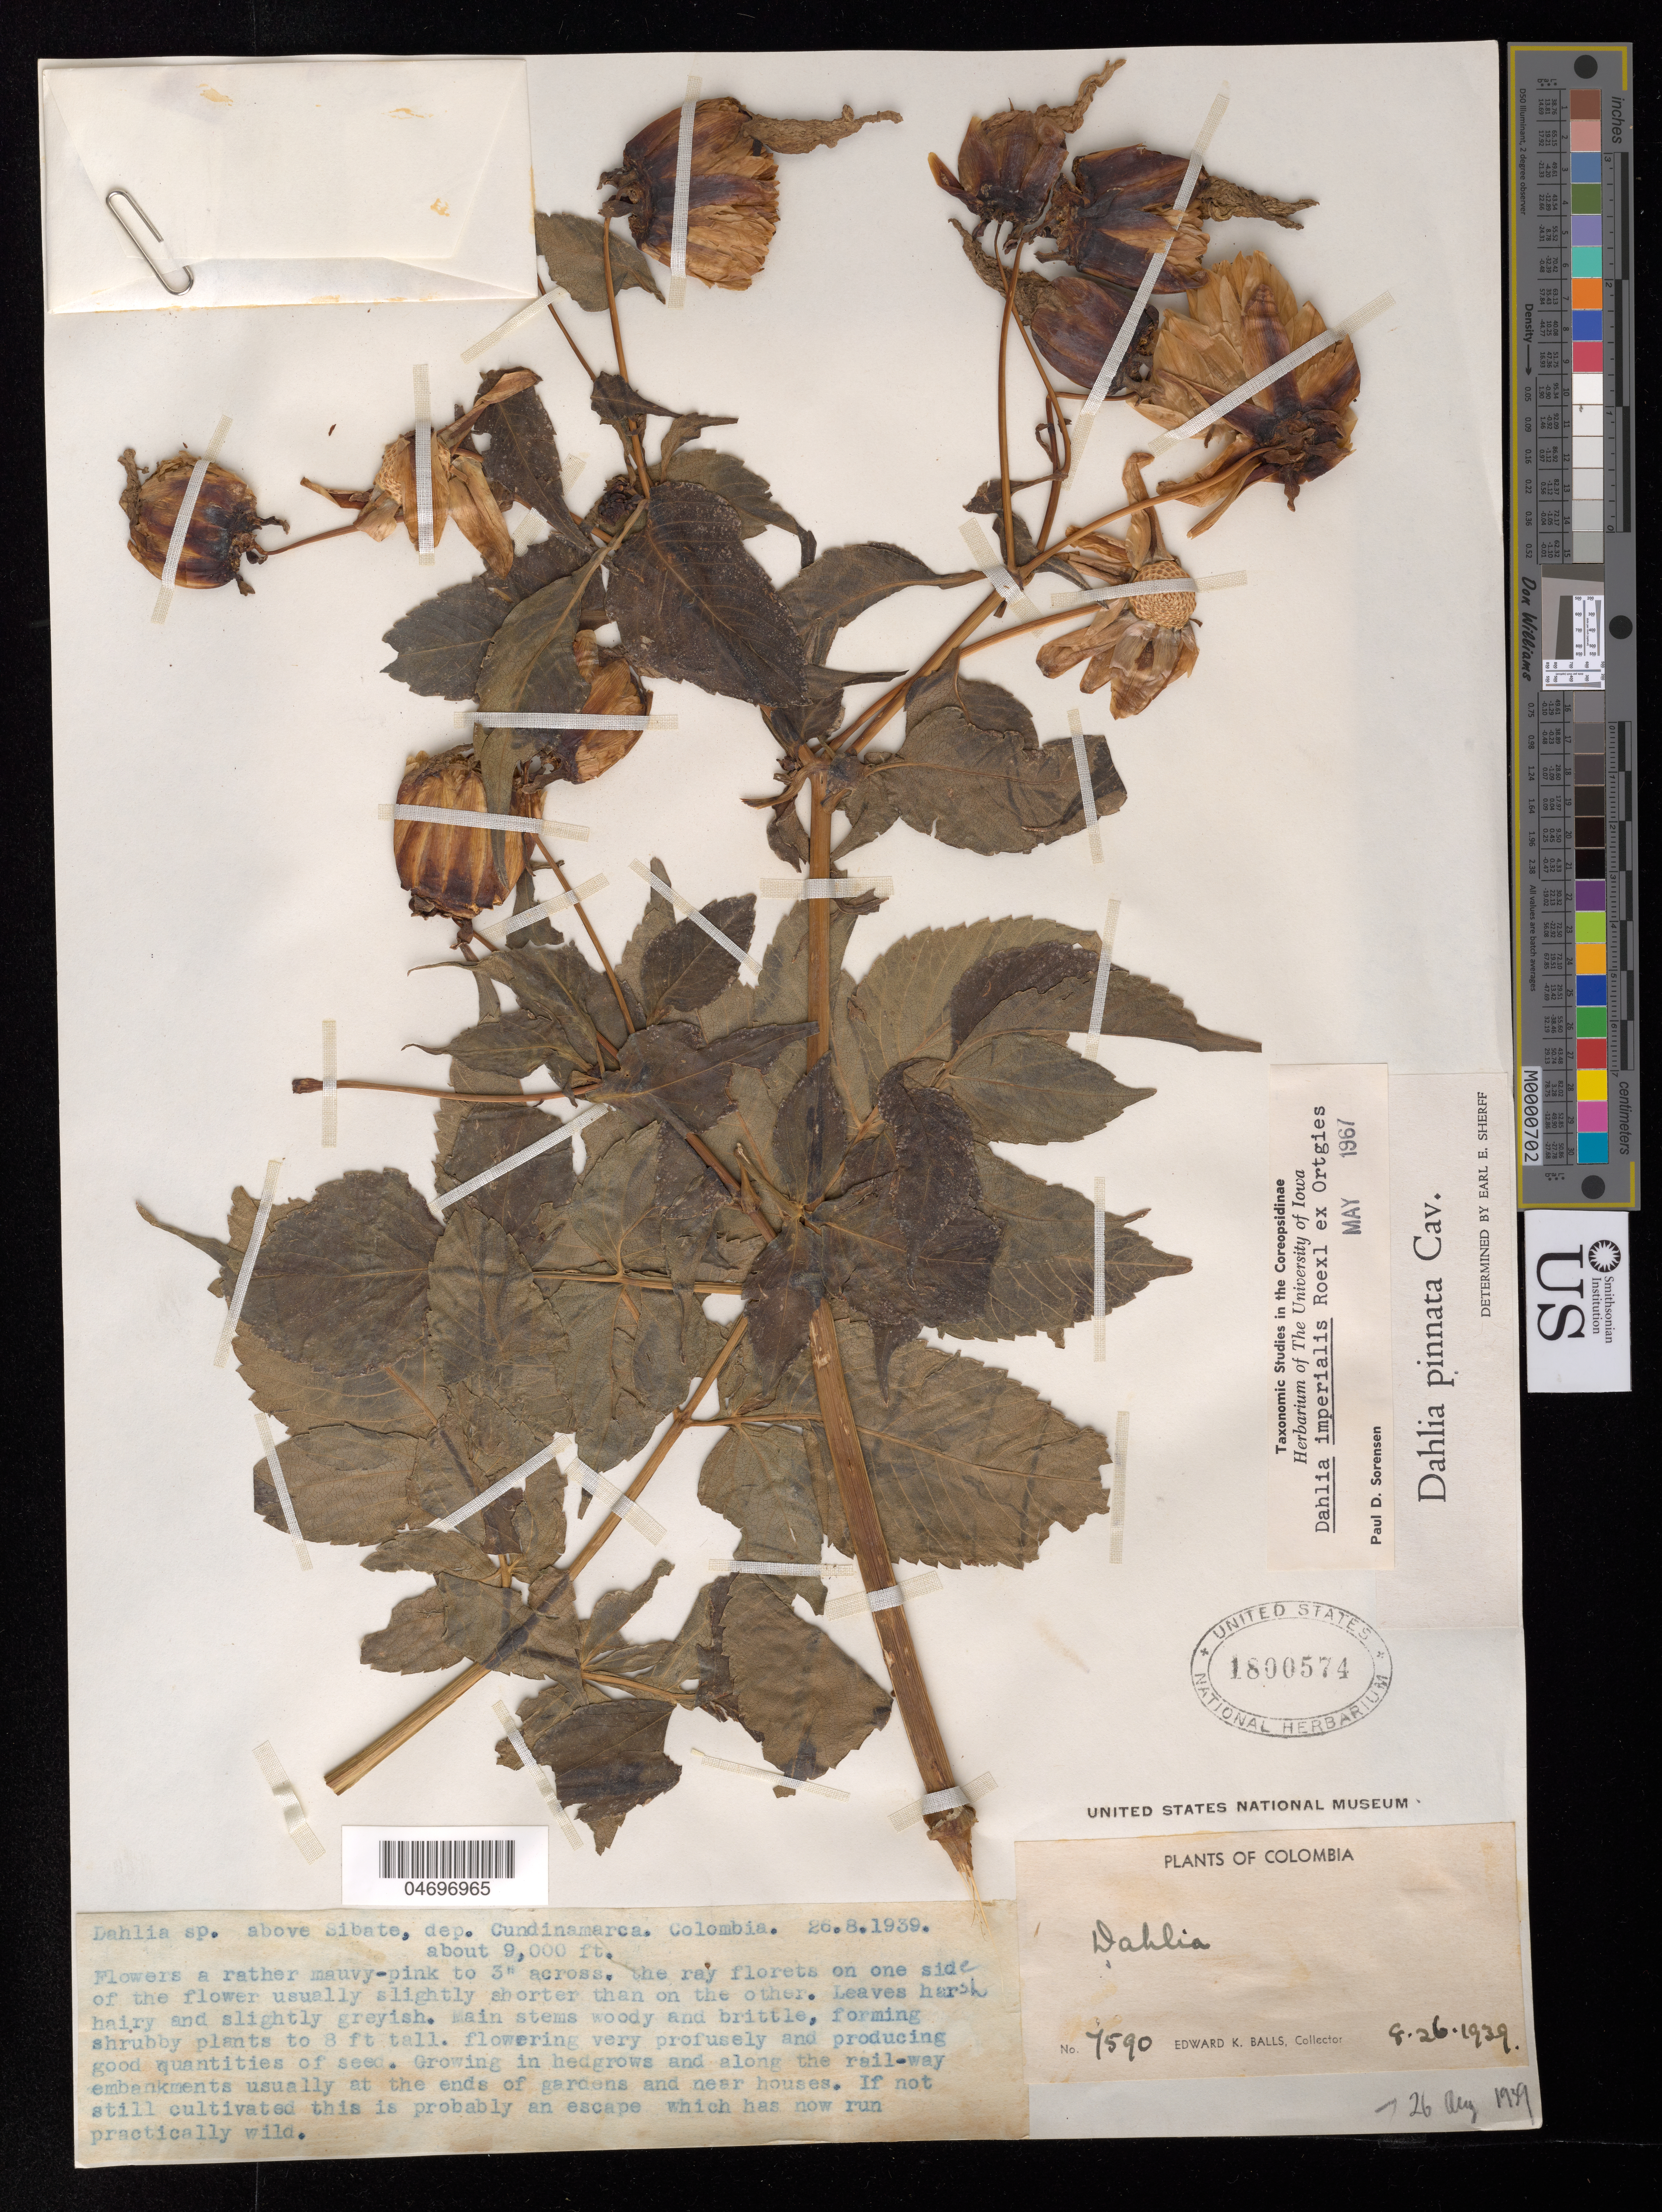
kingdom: Plantae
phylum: Tracheophyta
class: Magnoliopsida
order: Asterales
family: Asteraceae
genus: Dahlia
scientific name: Dahlia imperialis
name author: Roezl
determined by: Sorensen, Paul D., (DEK), Northern Illinois University (UNITED STATES)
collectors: E. K. Balls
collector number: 7590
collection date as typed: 26 Aug 1939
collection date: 1939-08-26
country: Colombia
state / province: Cundinamarca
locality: Finca Normandia, Sibate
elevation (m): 2743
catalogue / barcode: US 1800574